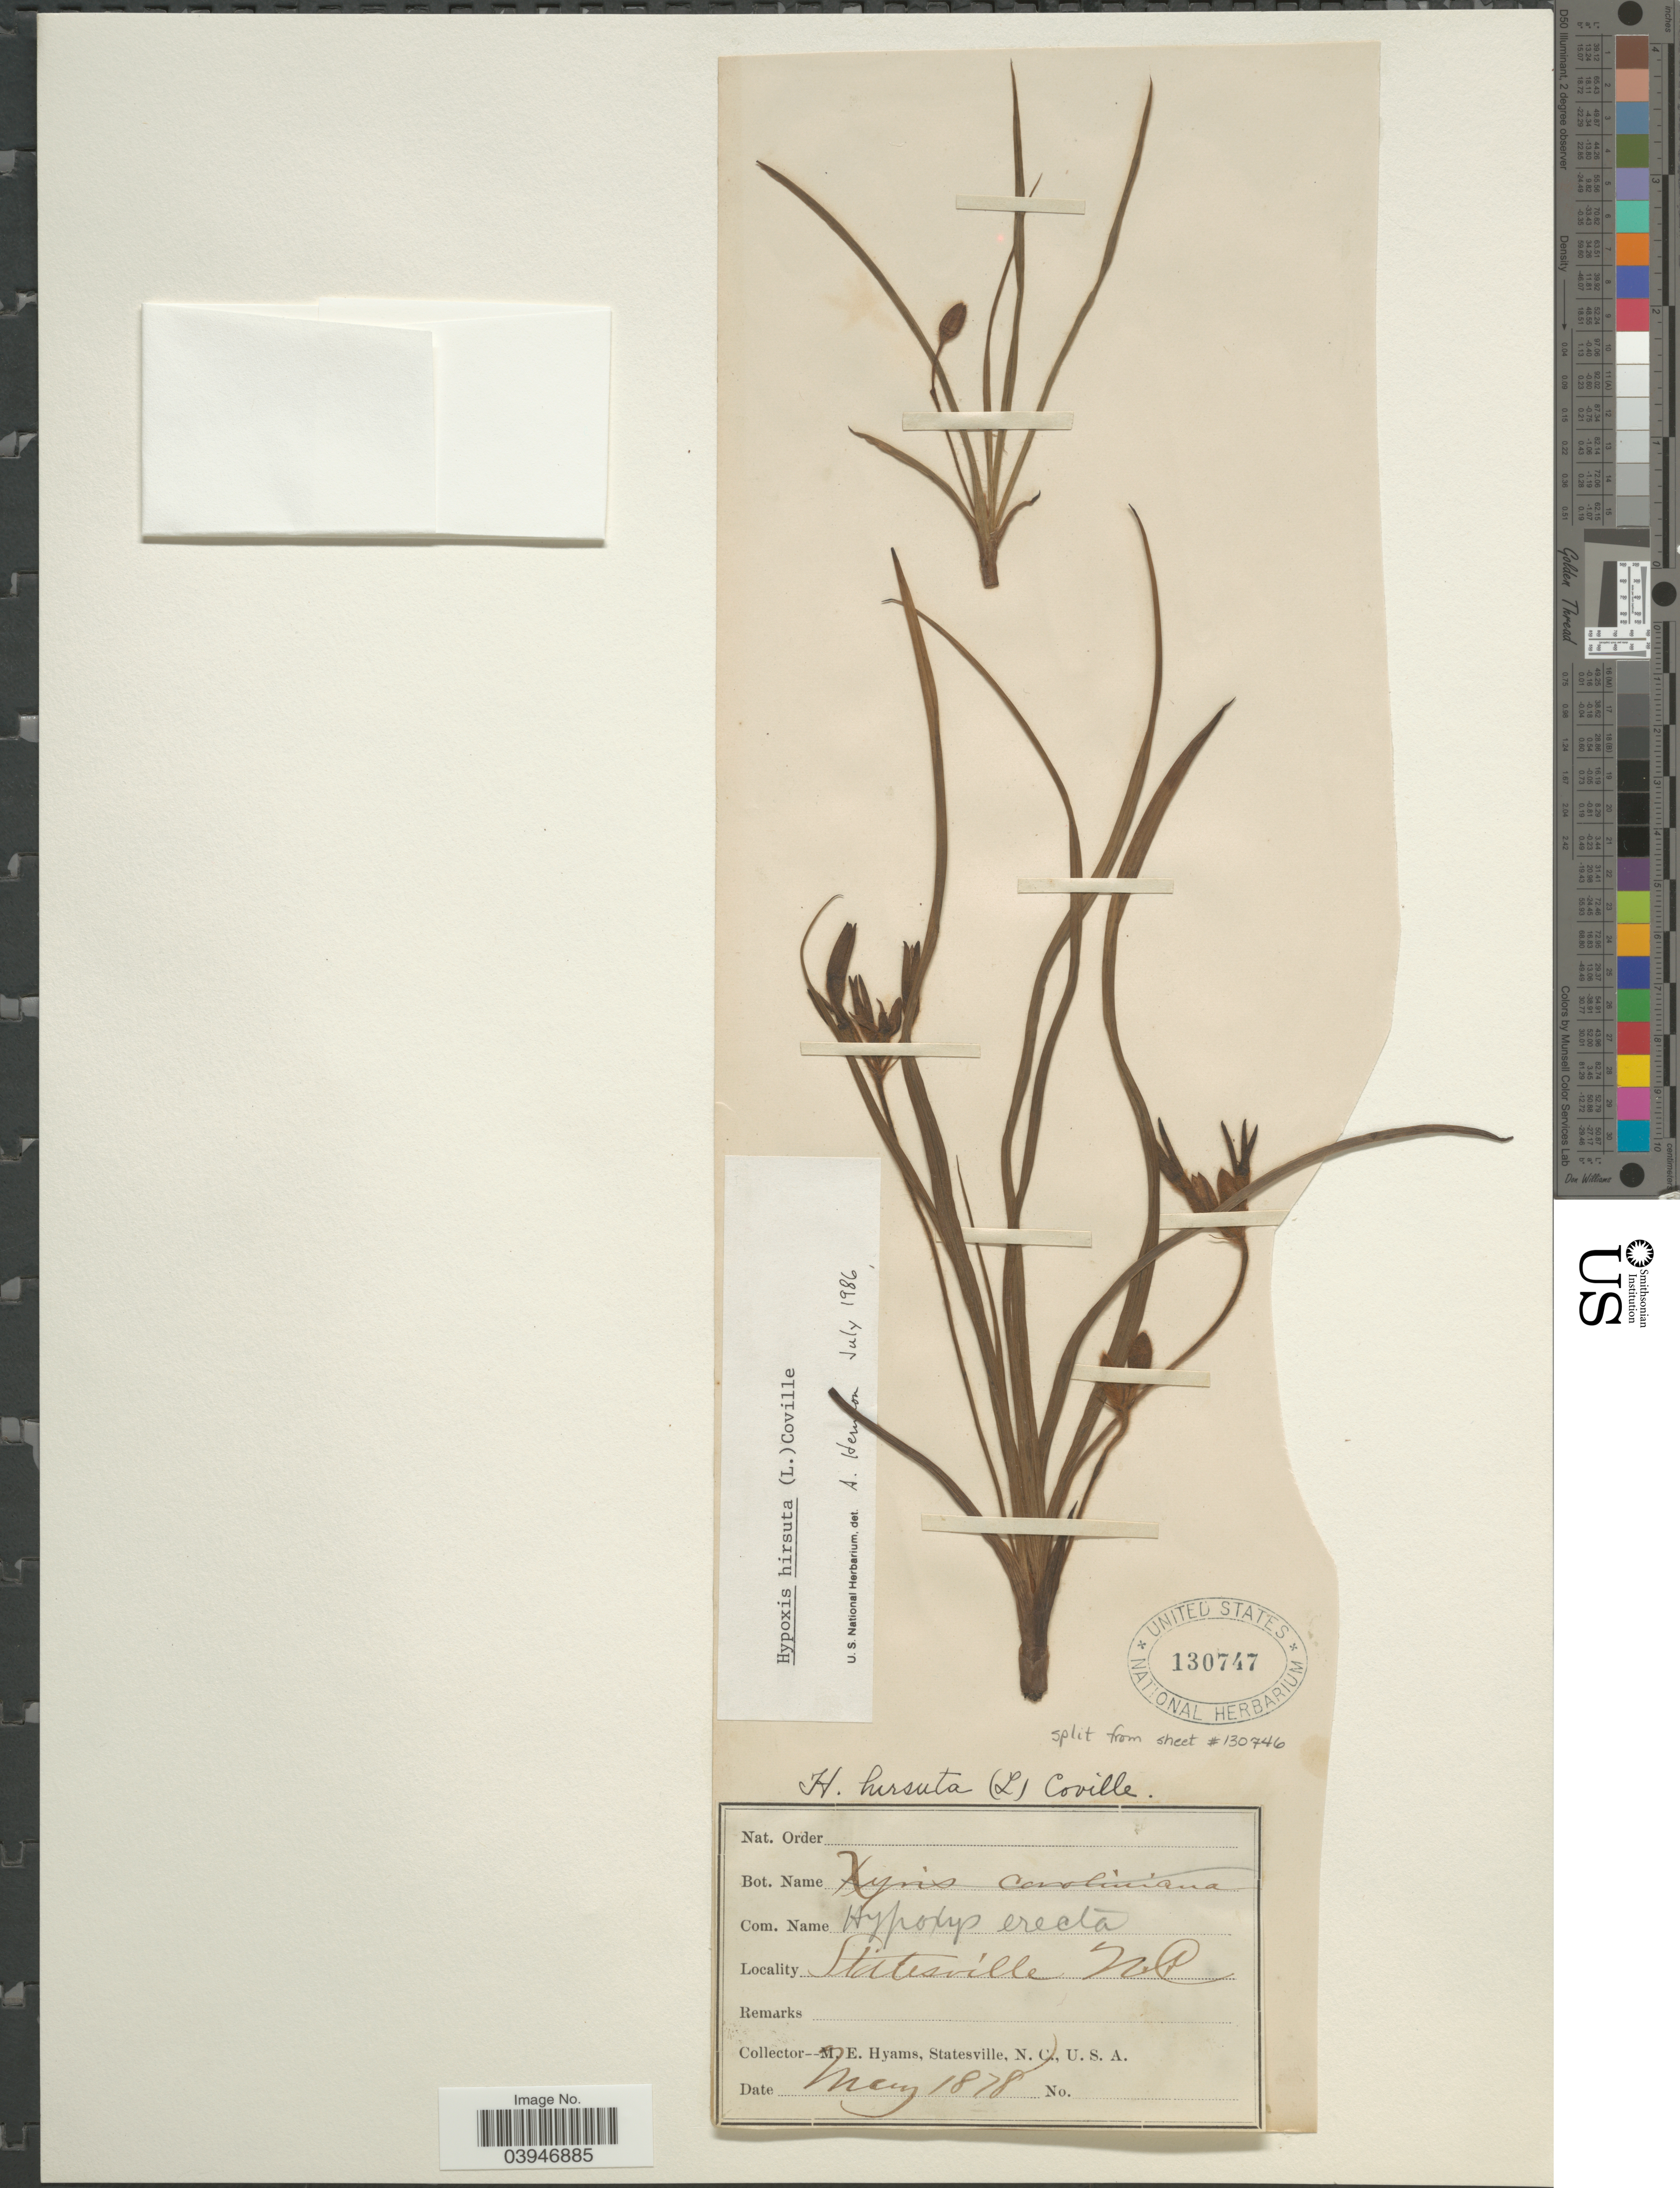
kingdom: Plantae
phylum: Tracheophyta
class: Liliopsida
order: Asparagales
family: Hypoxidaceae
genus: Hypoxis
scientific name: Hypoxis hirsuta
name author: (L.) Coville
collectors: M. E. Hyams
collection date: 1878-05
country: United States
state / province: North Carolina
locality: Statesville.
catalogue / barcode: US 130747